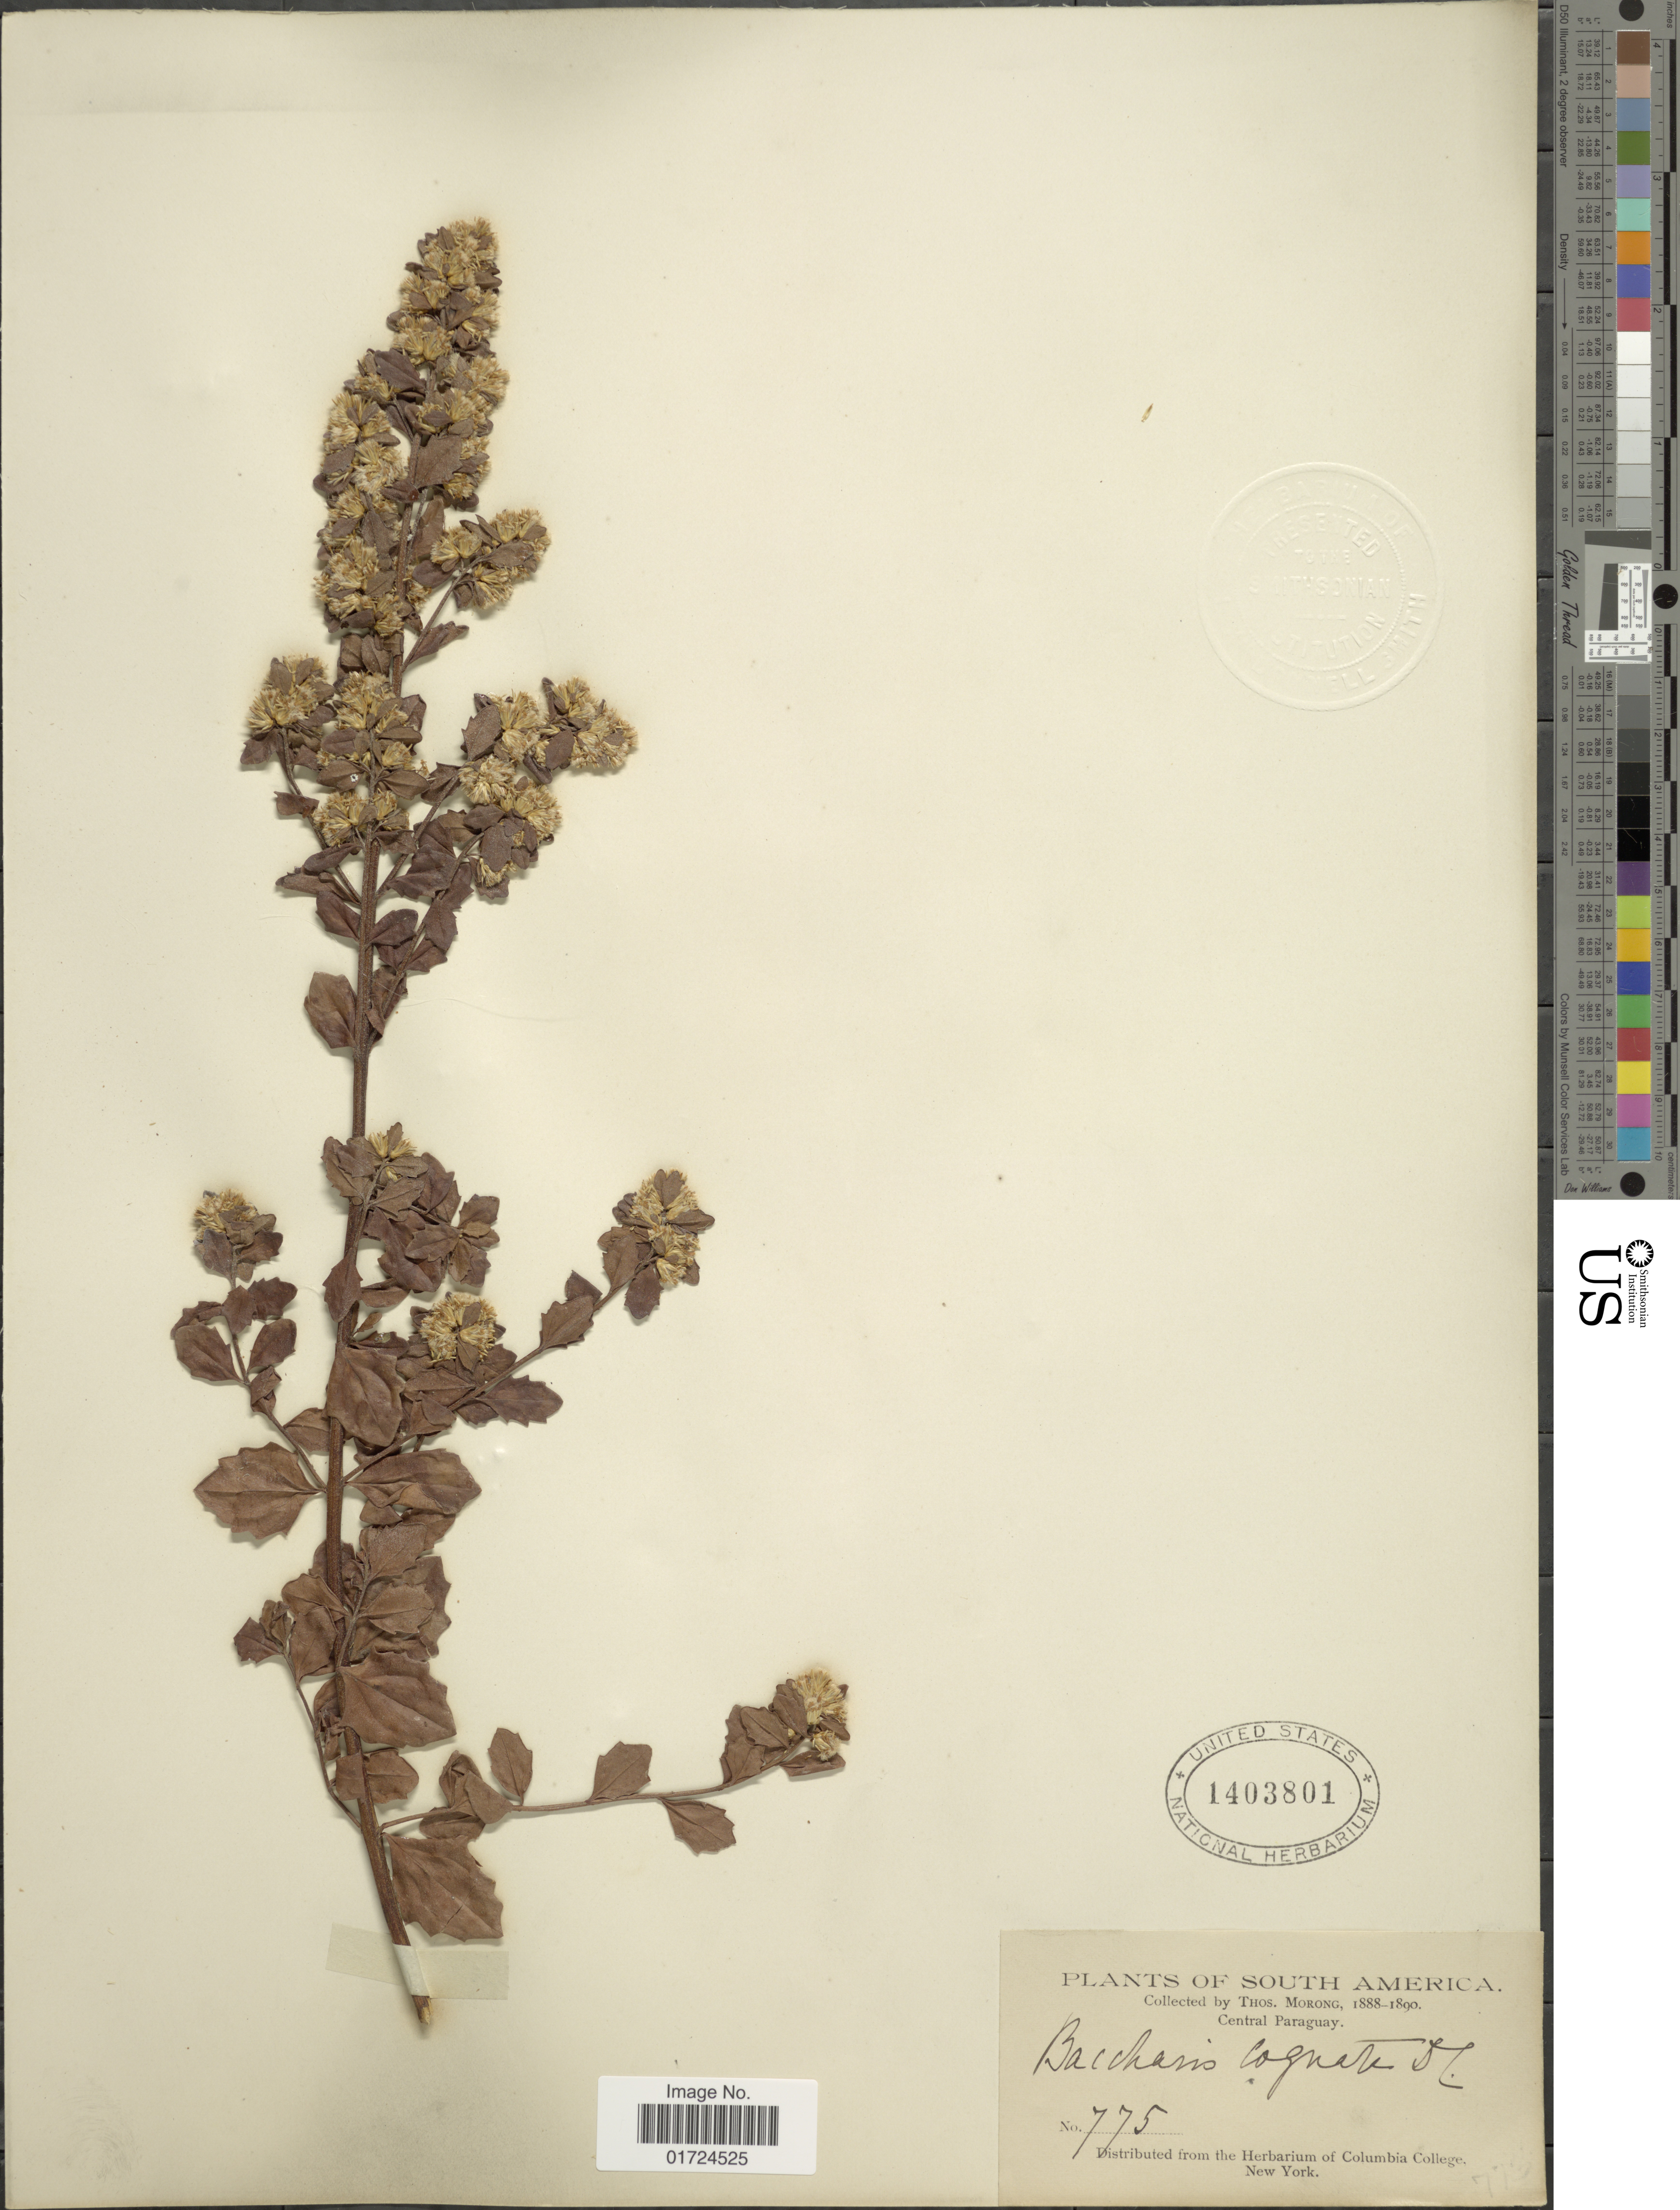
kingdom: Plantae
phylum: Tracheophyta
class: Magnoliopsida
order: Asterales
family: Asteraceae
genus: Baccharis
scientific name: Baccharis cognata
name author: DC.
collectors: ex herb. T. Morong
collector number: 775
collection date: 1888/1890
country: Paraguay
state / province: Central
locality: South America. Central Paraguay.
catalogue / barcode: US 1403801